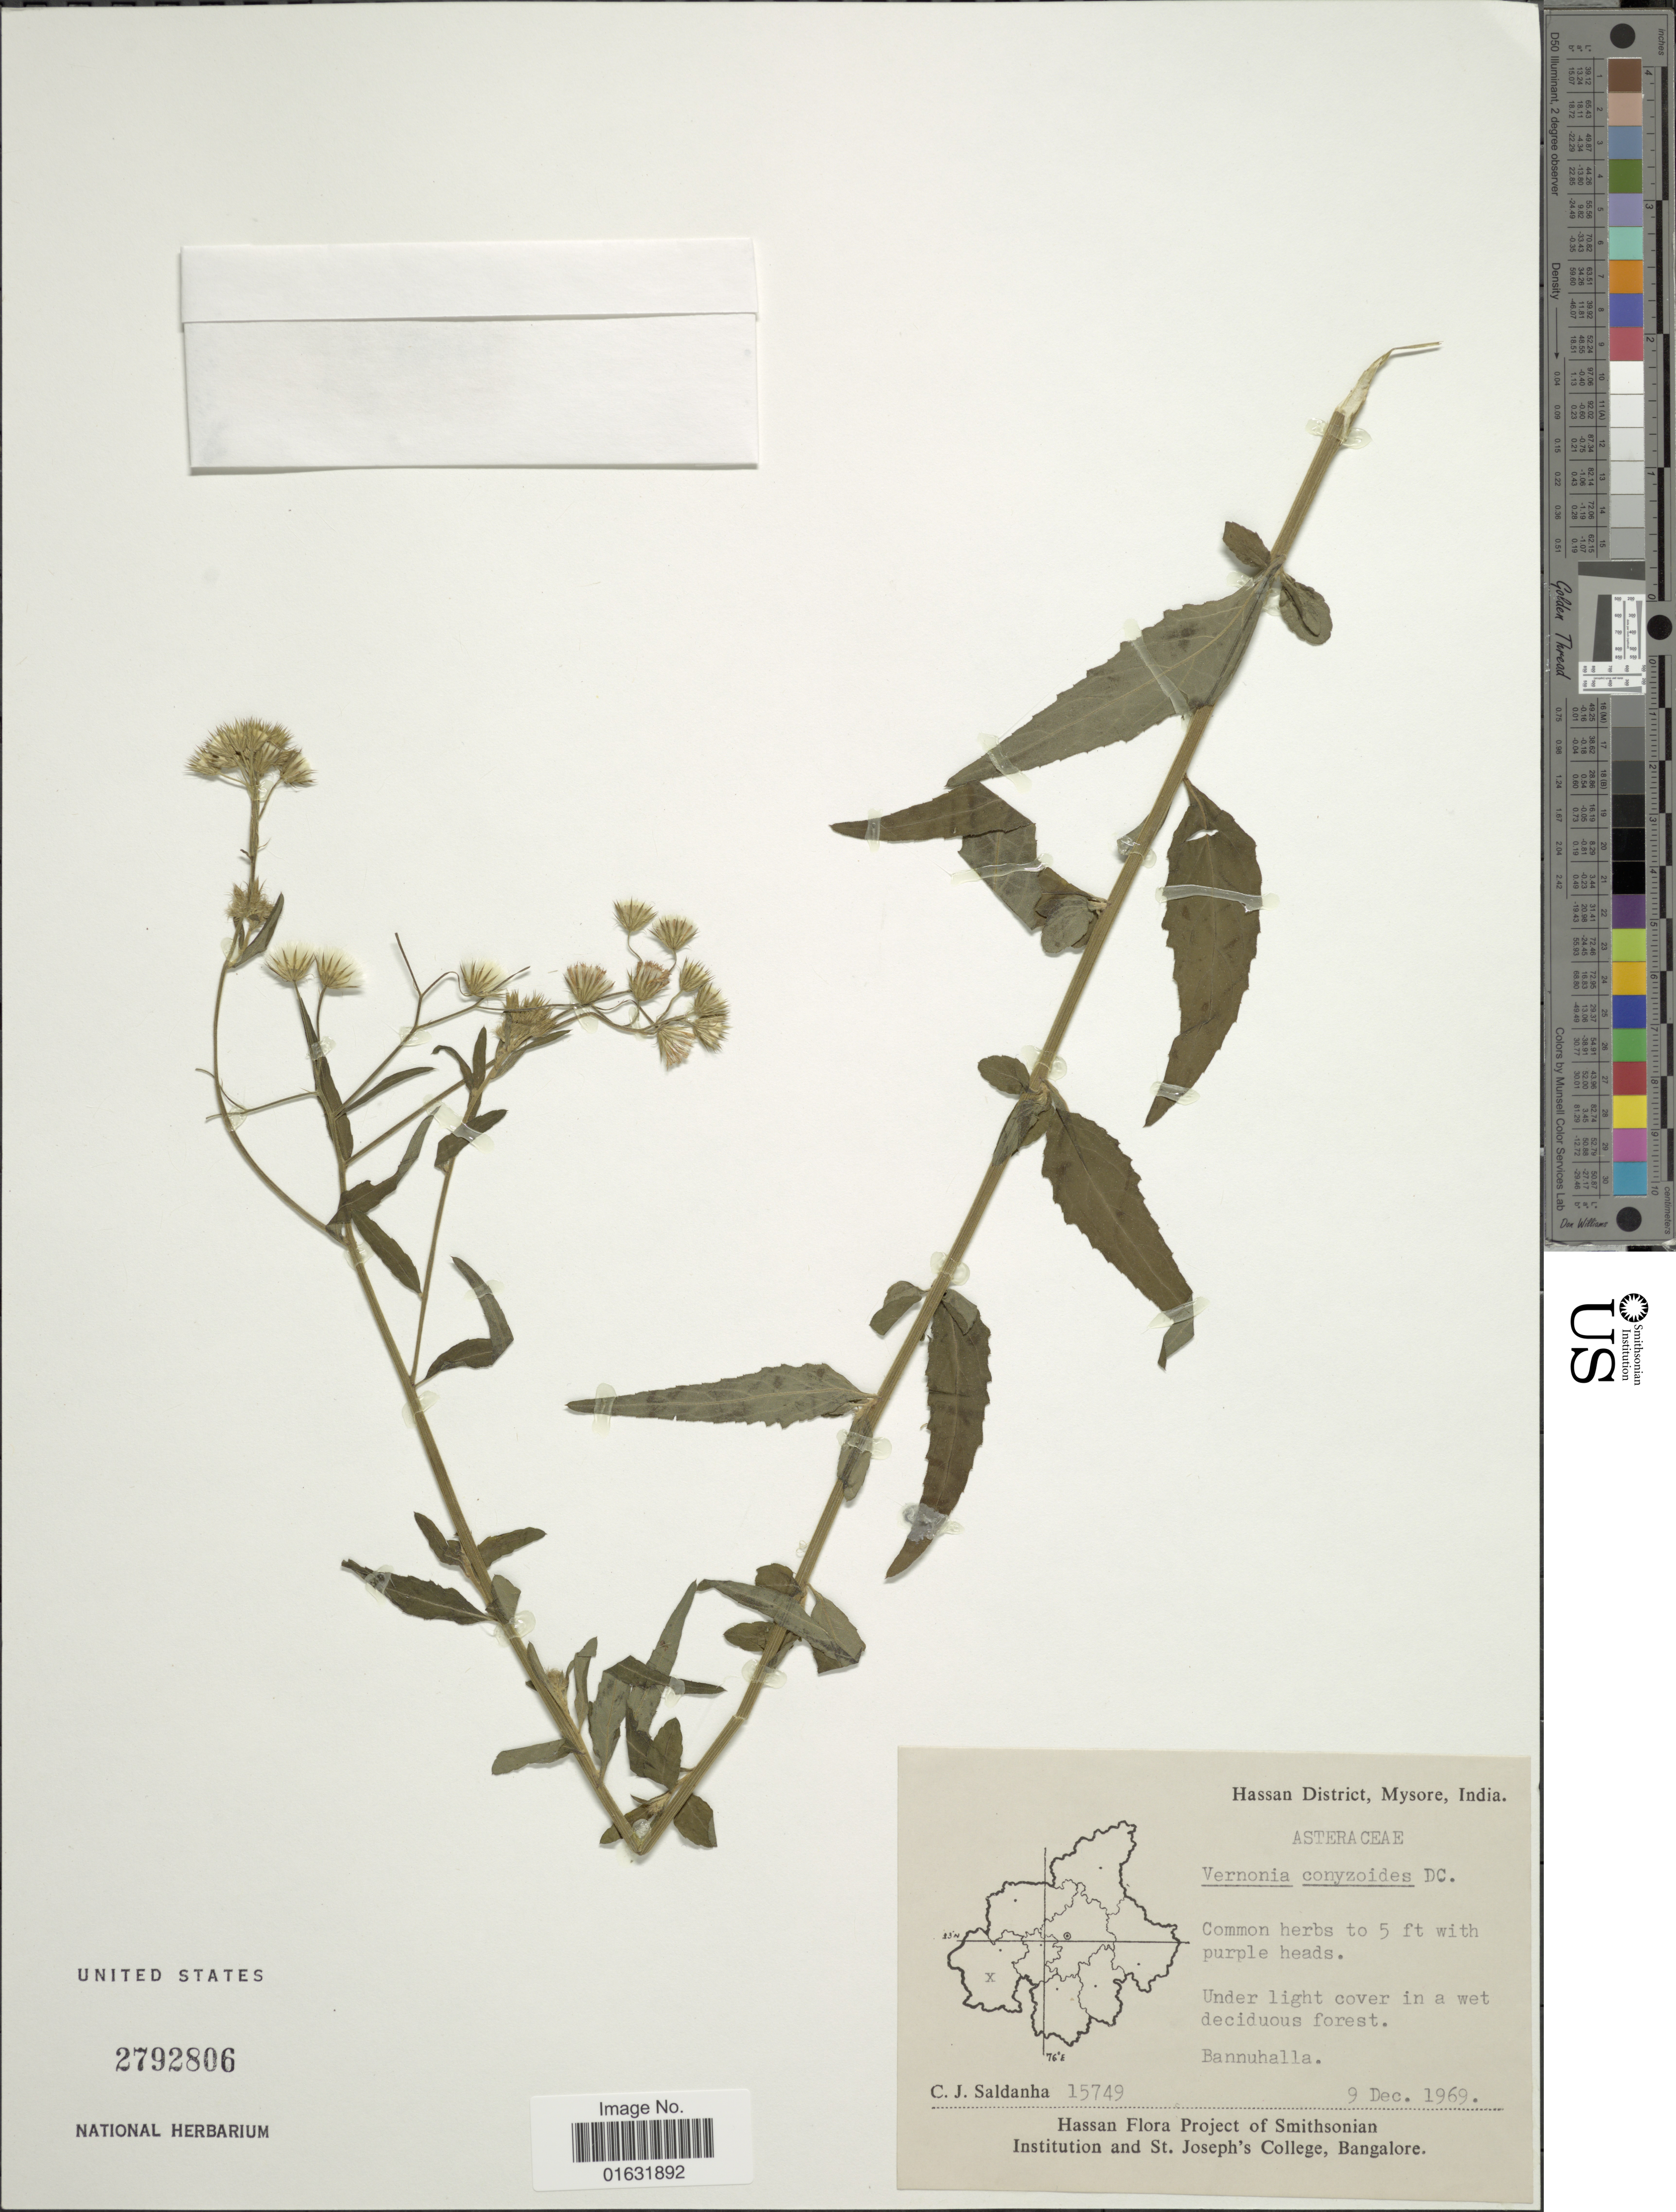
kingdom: Plantae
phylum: Tracheophyta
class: Magnoliopsida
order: Asterales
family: Asteraceae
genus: Cyanthillium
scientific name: Cyanthillium conyzoides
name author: (DC. in Wight) H. Rob.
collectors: C. J. Saldanha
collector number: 15749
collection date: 1969-12-09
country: India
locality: Hassan District, Mysore, Bannuhalla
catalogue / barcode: US 2792806